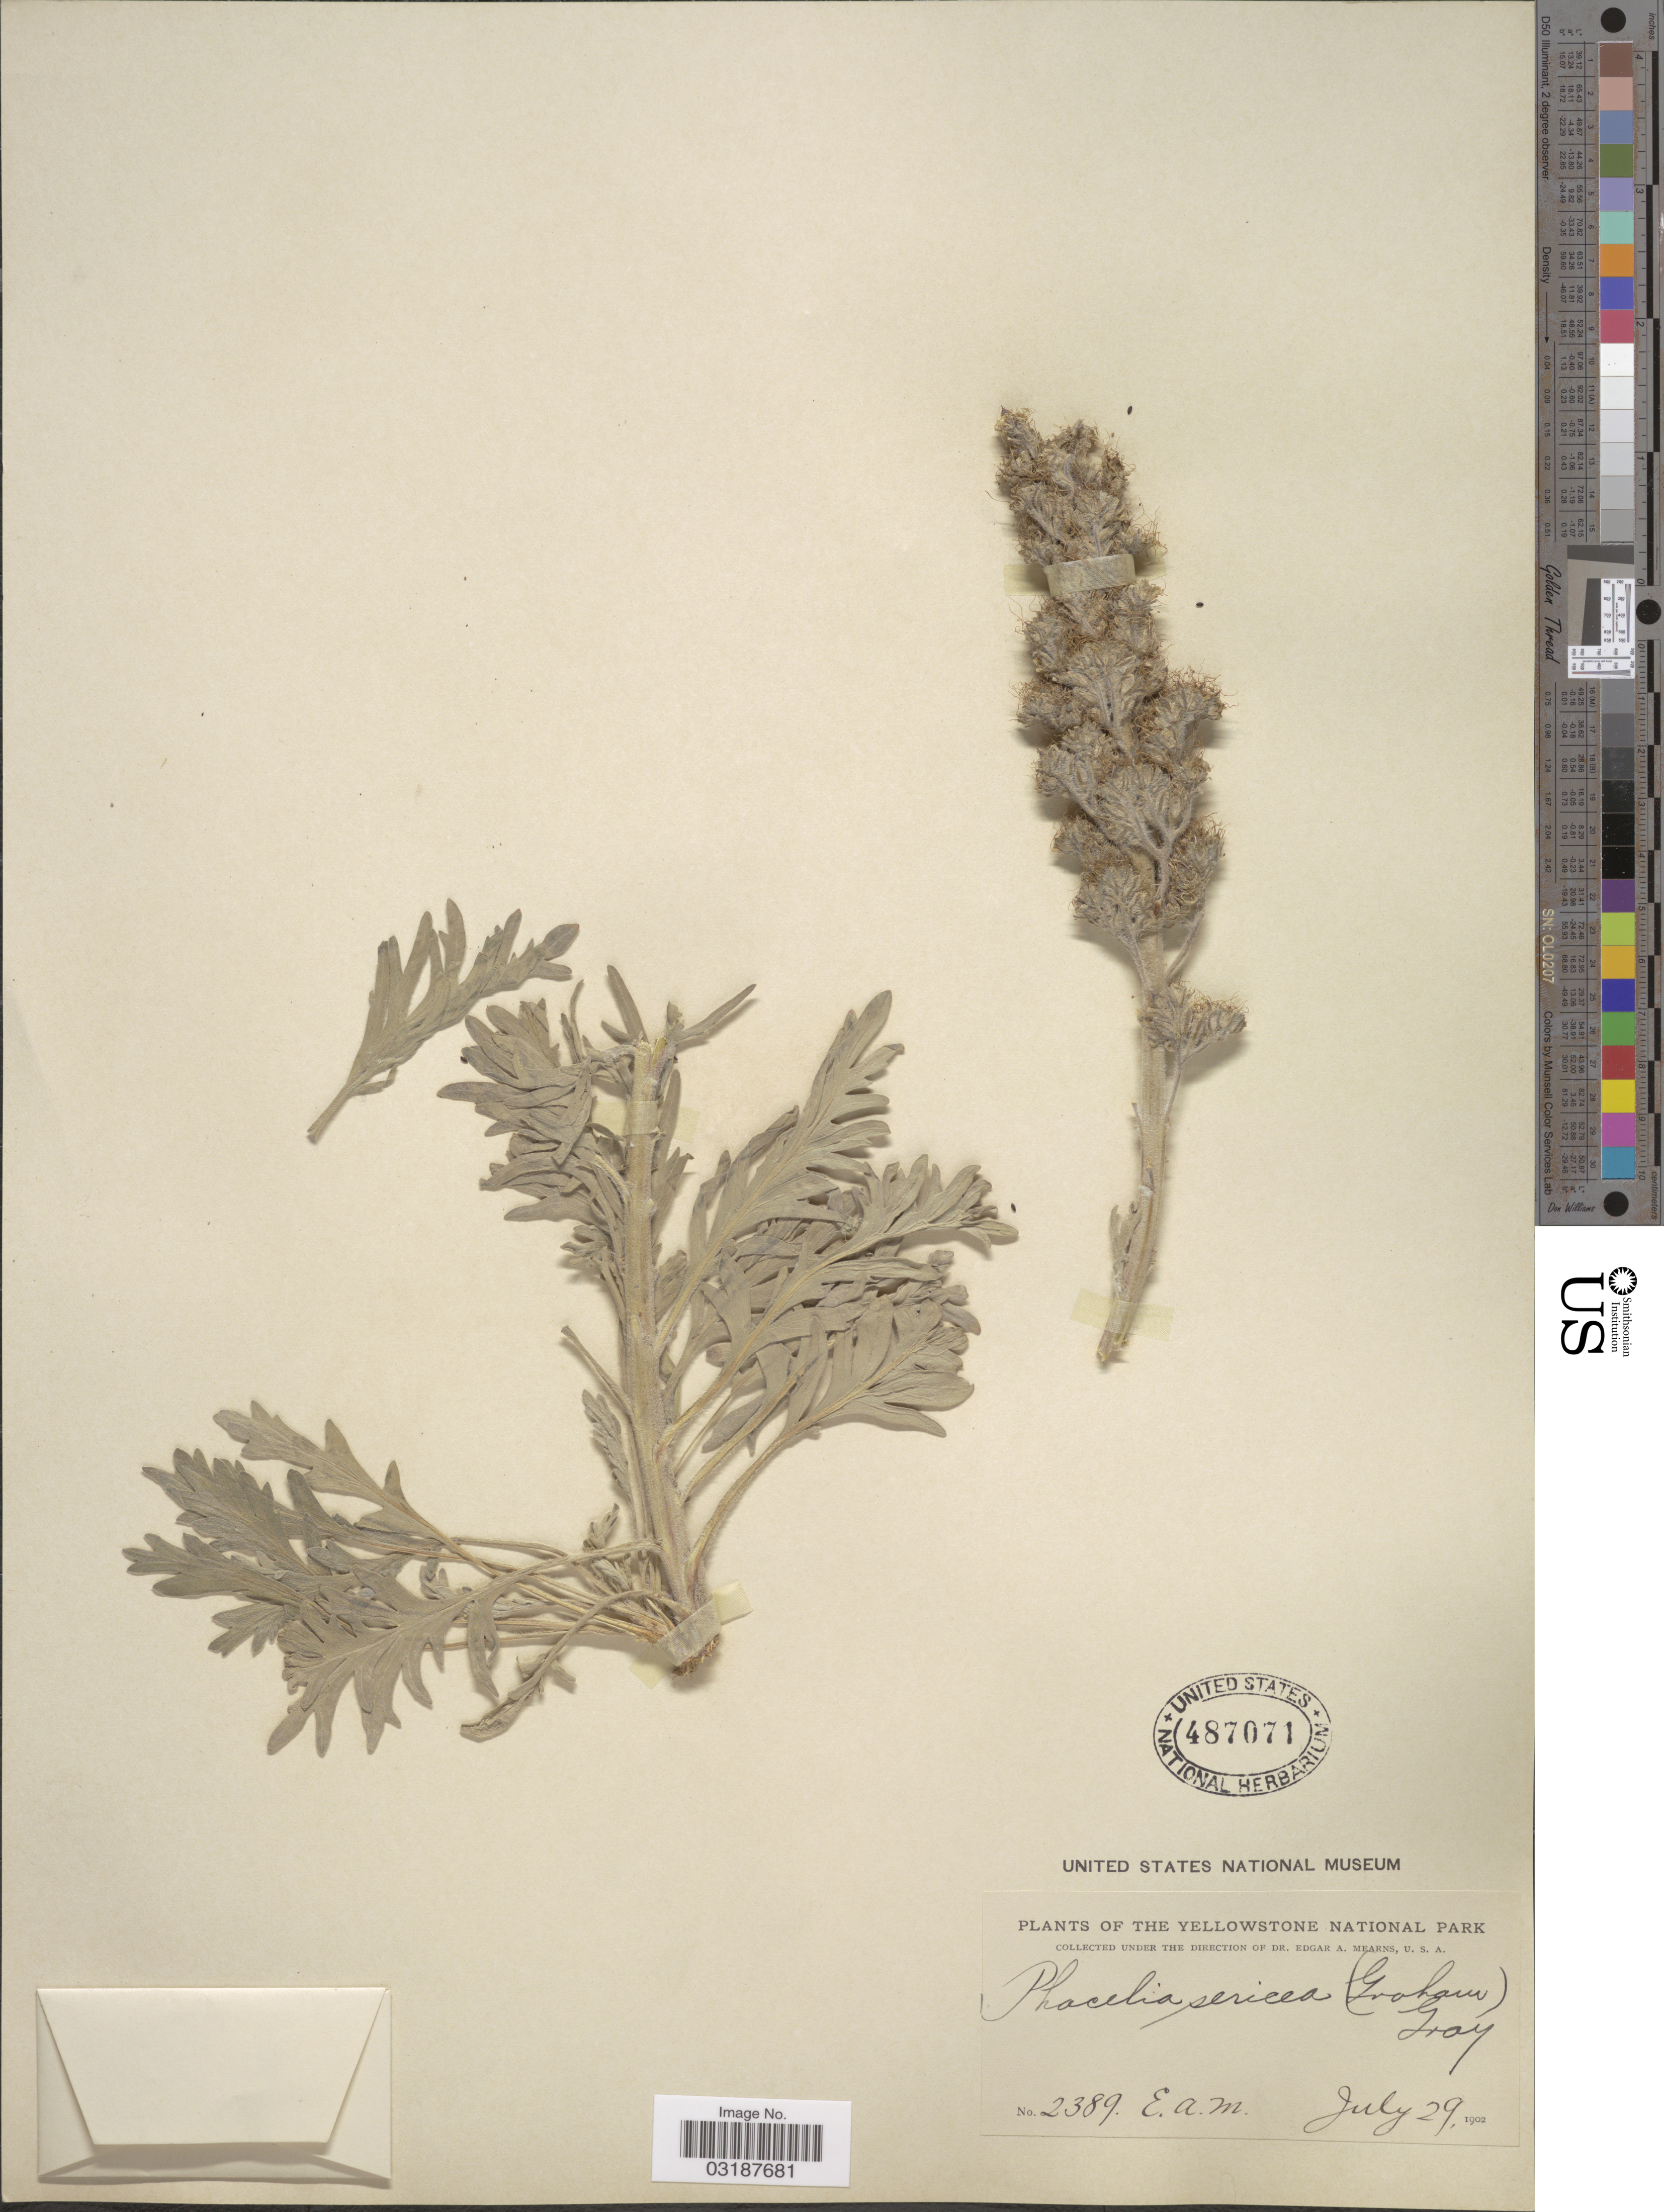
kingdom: Plantae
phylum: Tracheophyta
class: Magnoliopsida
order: Boraginales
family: Hydrophyllaceae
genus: Phacelia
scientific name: Phacelia sericea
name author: (Graham) A. Gray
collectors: E. A. Mearns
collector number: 2389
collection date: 1902-07-29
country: United States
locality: The Yellowstone National Park.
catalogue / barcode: US 487071